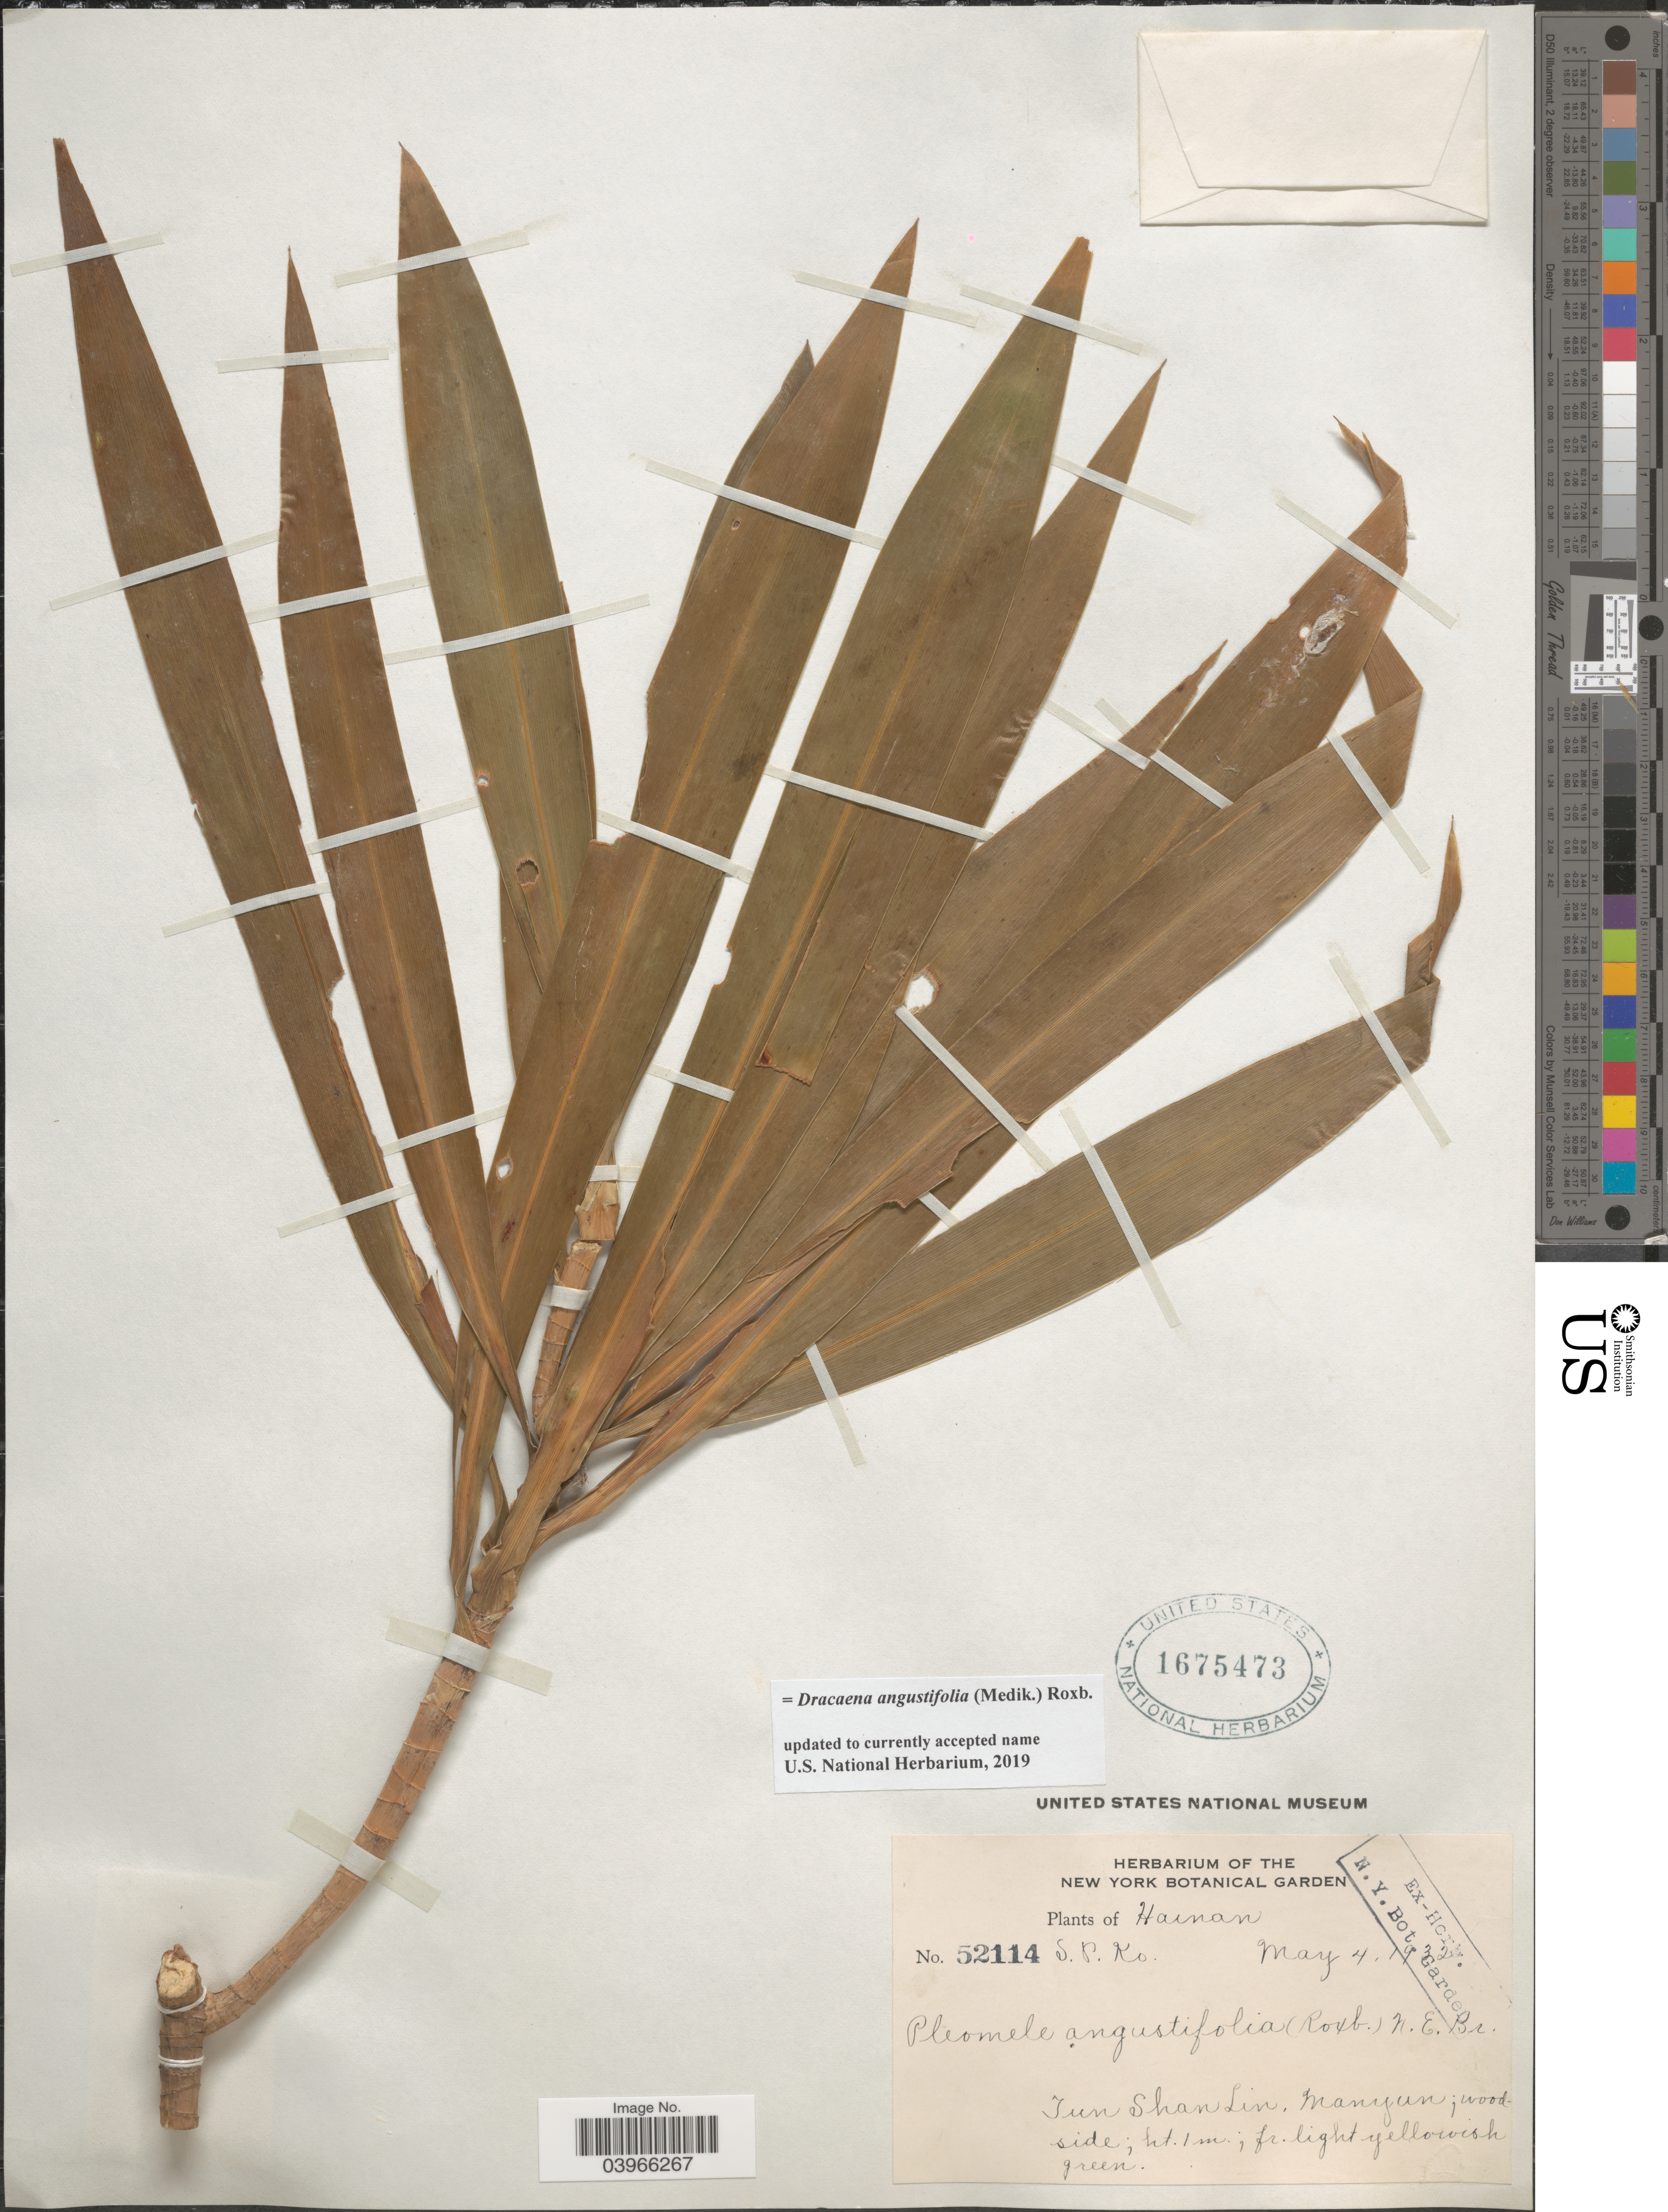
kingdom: Plantae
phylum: Tracheophyta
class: Liliopsida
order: Asparagales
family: Asparagaceae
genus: Dracaena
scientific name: Dracaena angustifolia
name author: (Medik.) Roxb.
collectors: S. P. Ko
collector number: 52114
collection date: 1932-05-04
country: China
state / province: Hainan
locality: Tun Shan Lin. Manyun; woodside.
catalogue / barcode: US 1675473